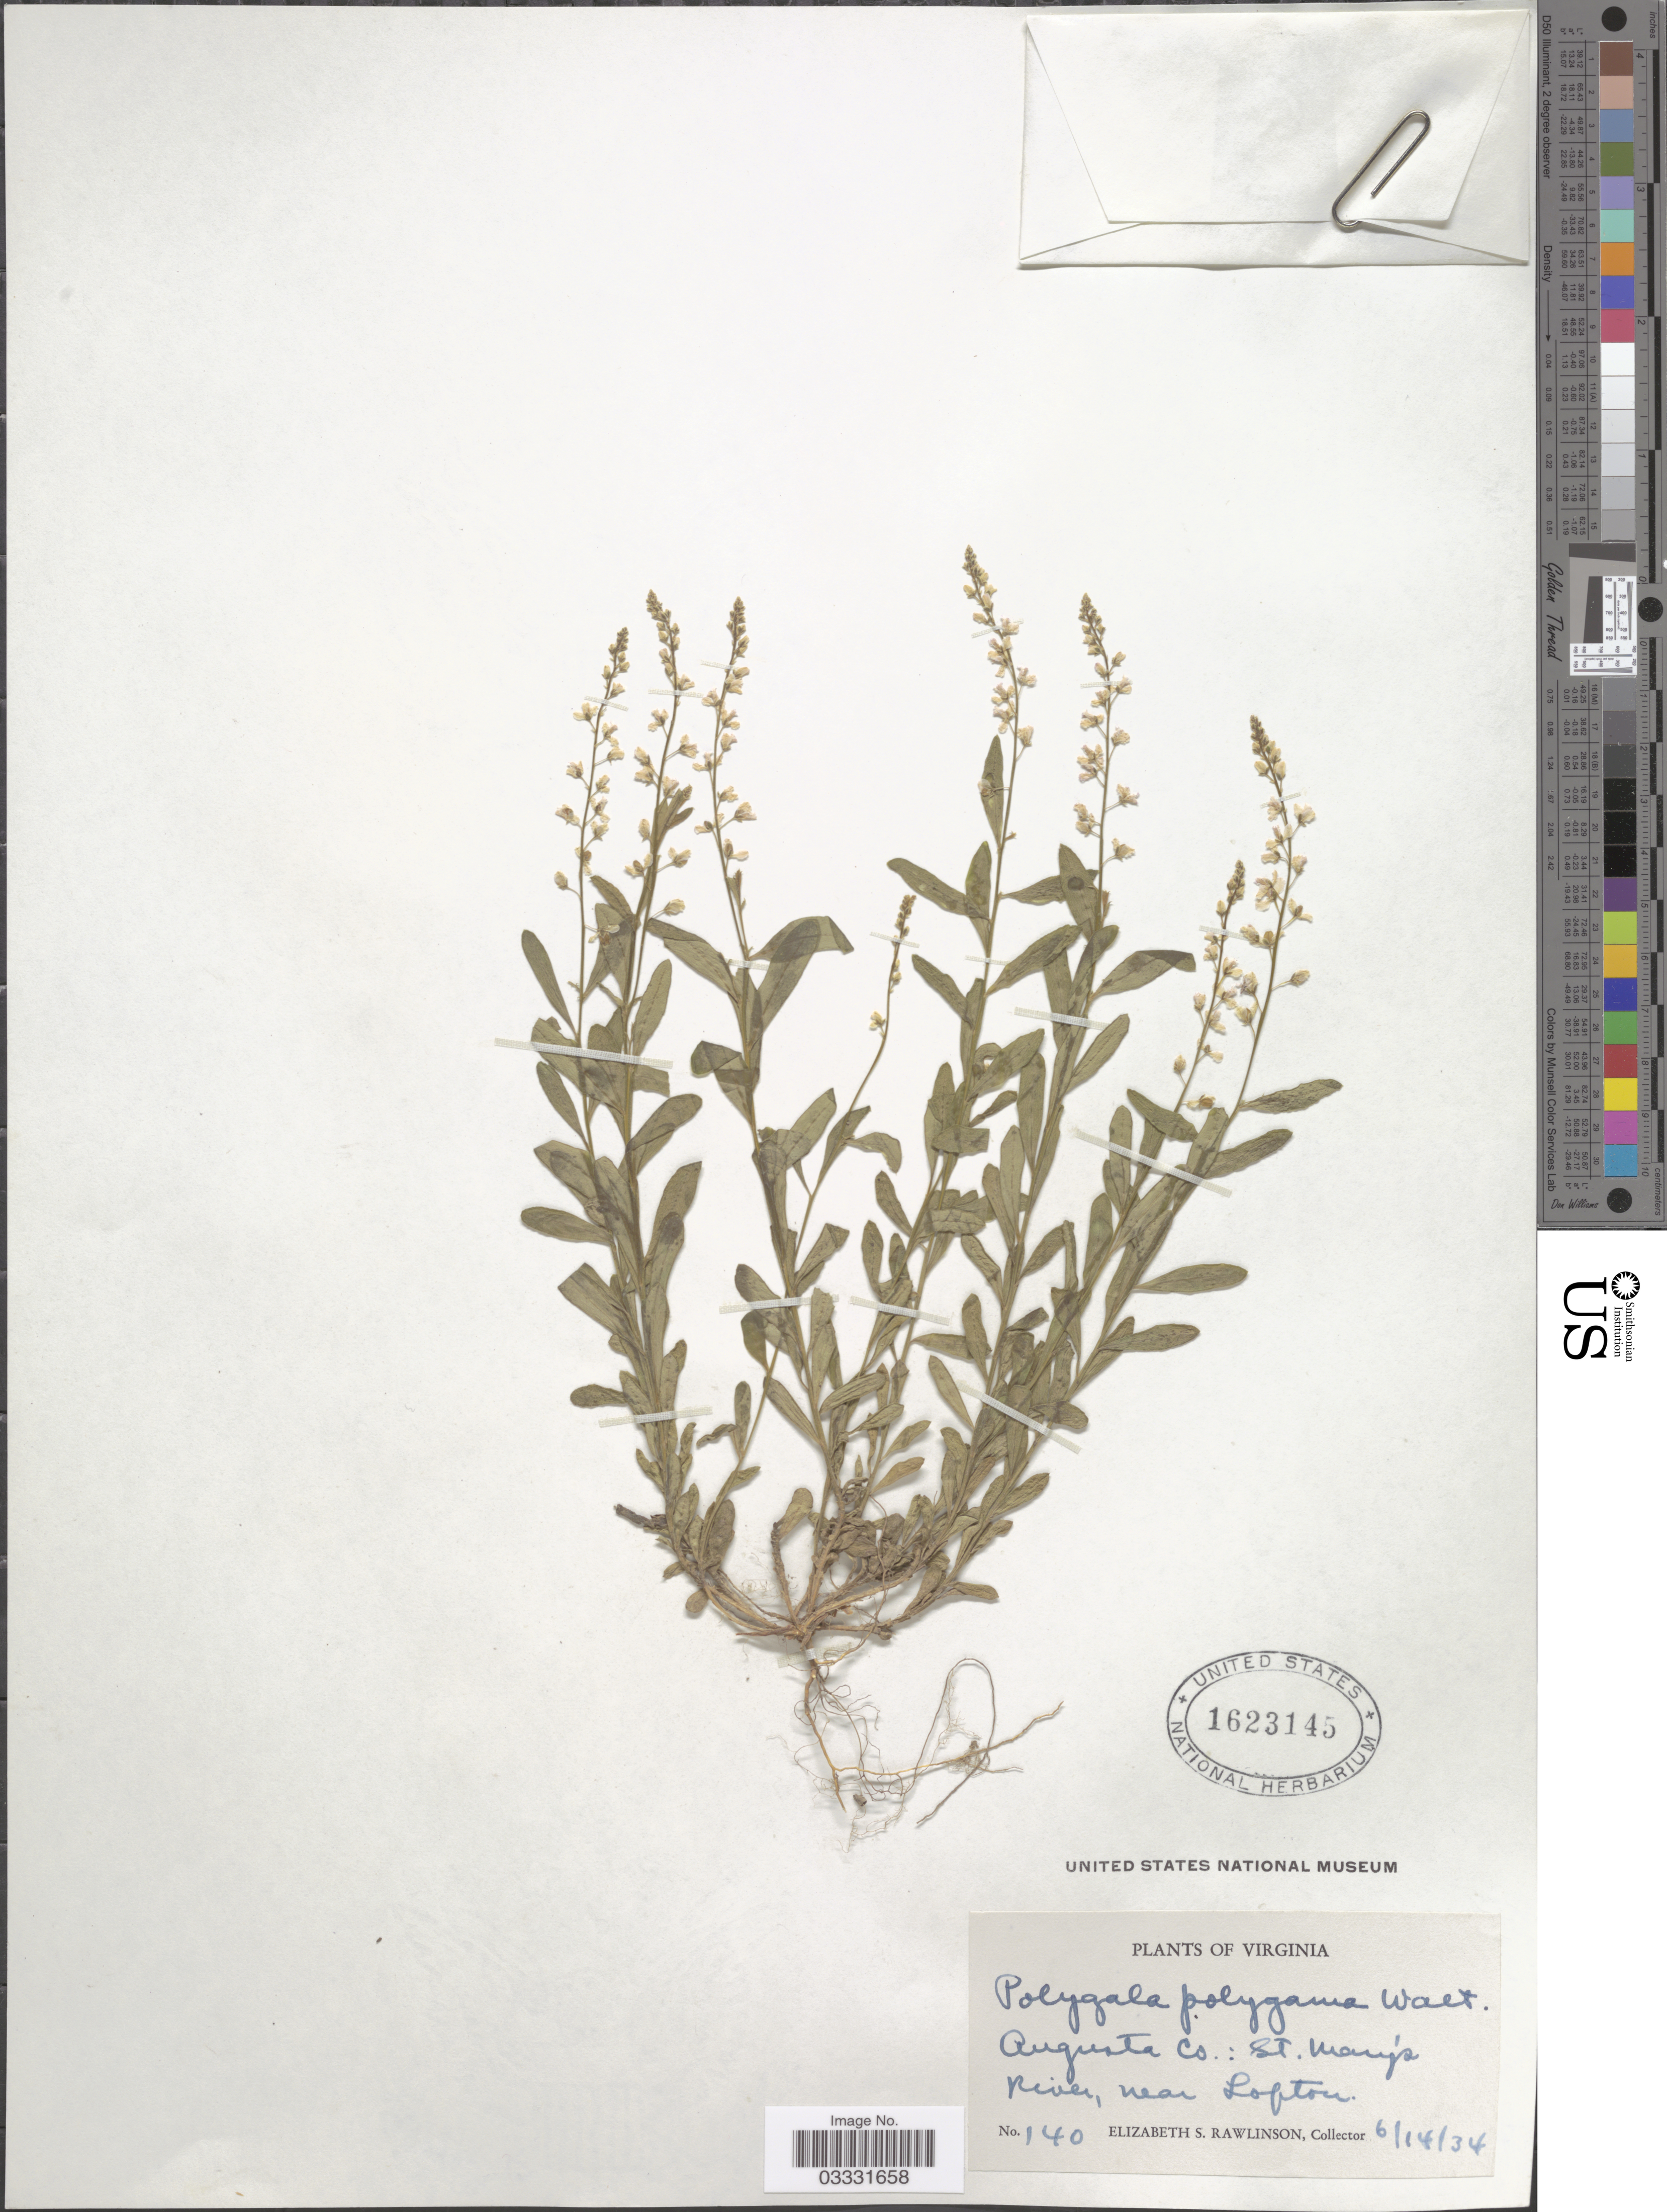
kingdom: Plantae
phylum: Tracheophyta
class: Magnoliopsida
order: Fabales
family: Polygalaceae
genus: Polygala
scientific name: Polygala polygama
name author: Walter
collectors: E. S. Rawlinson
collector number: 140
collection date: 1934-06-14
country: United States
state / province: Virginia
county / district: Augusta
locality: Augusta Co.: St. Mary's River, near Lofton.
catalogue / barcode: US 1623145